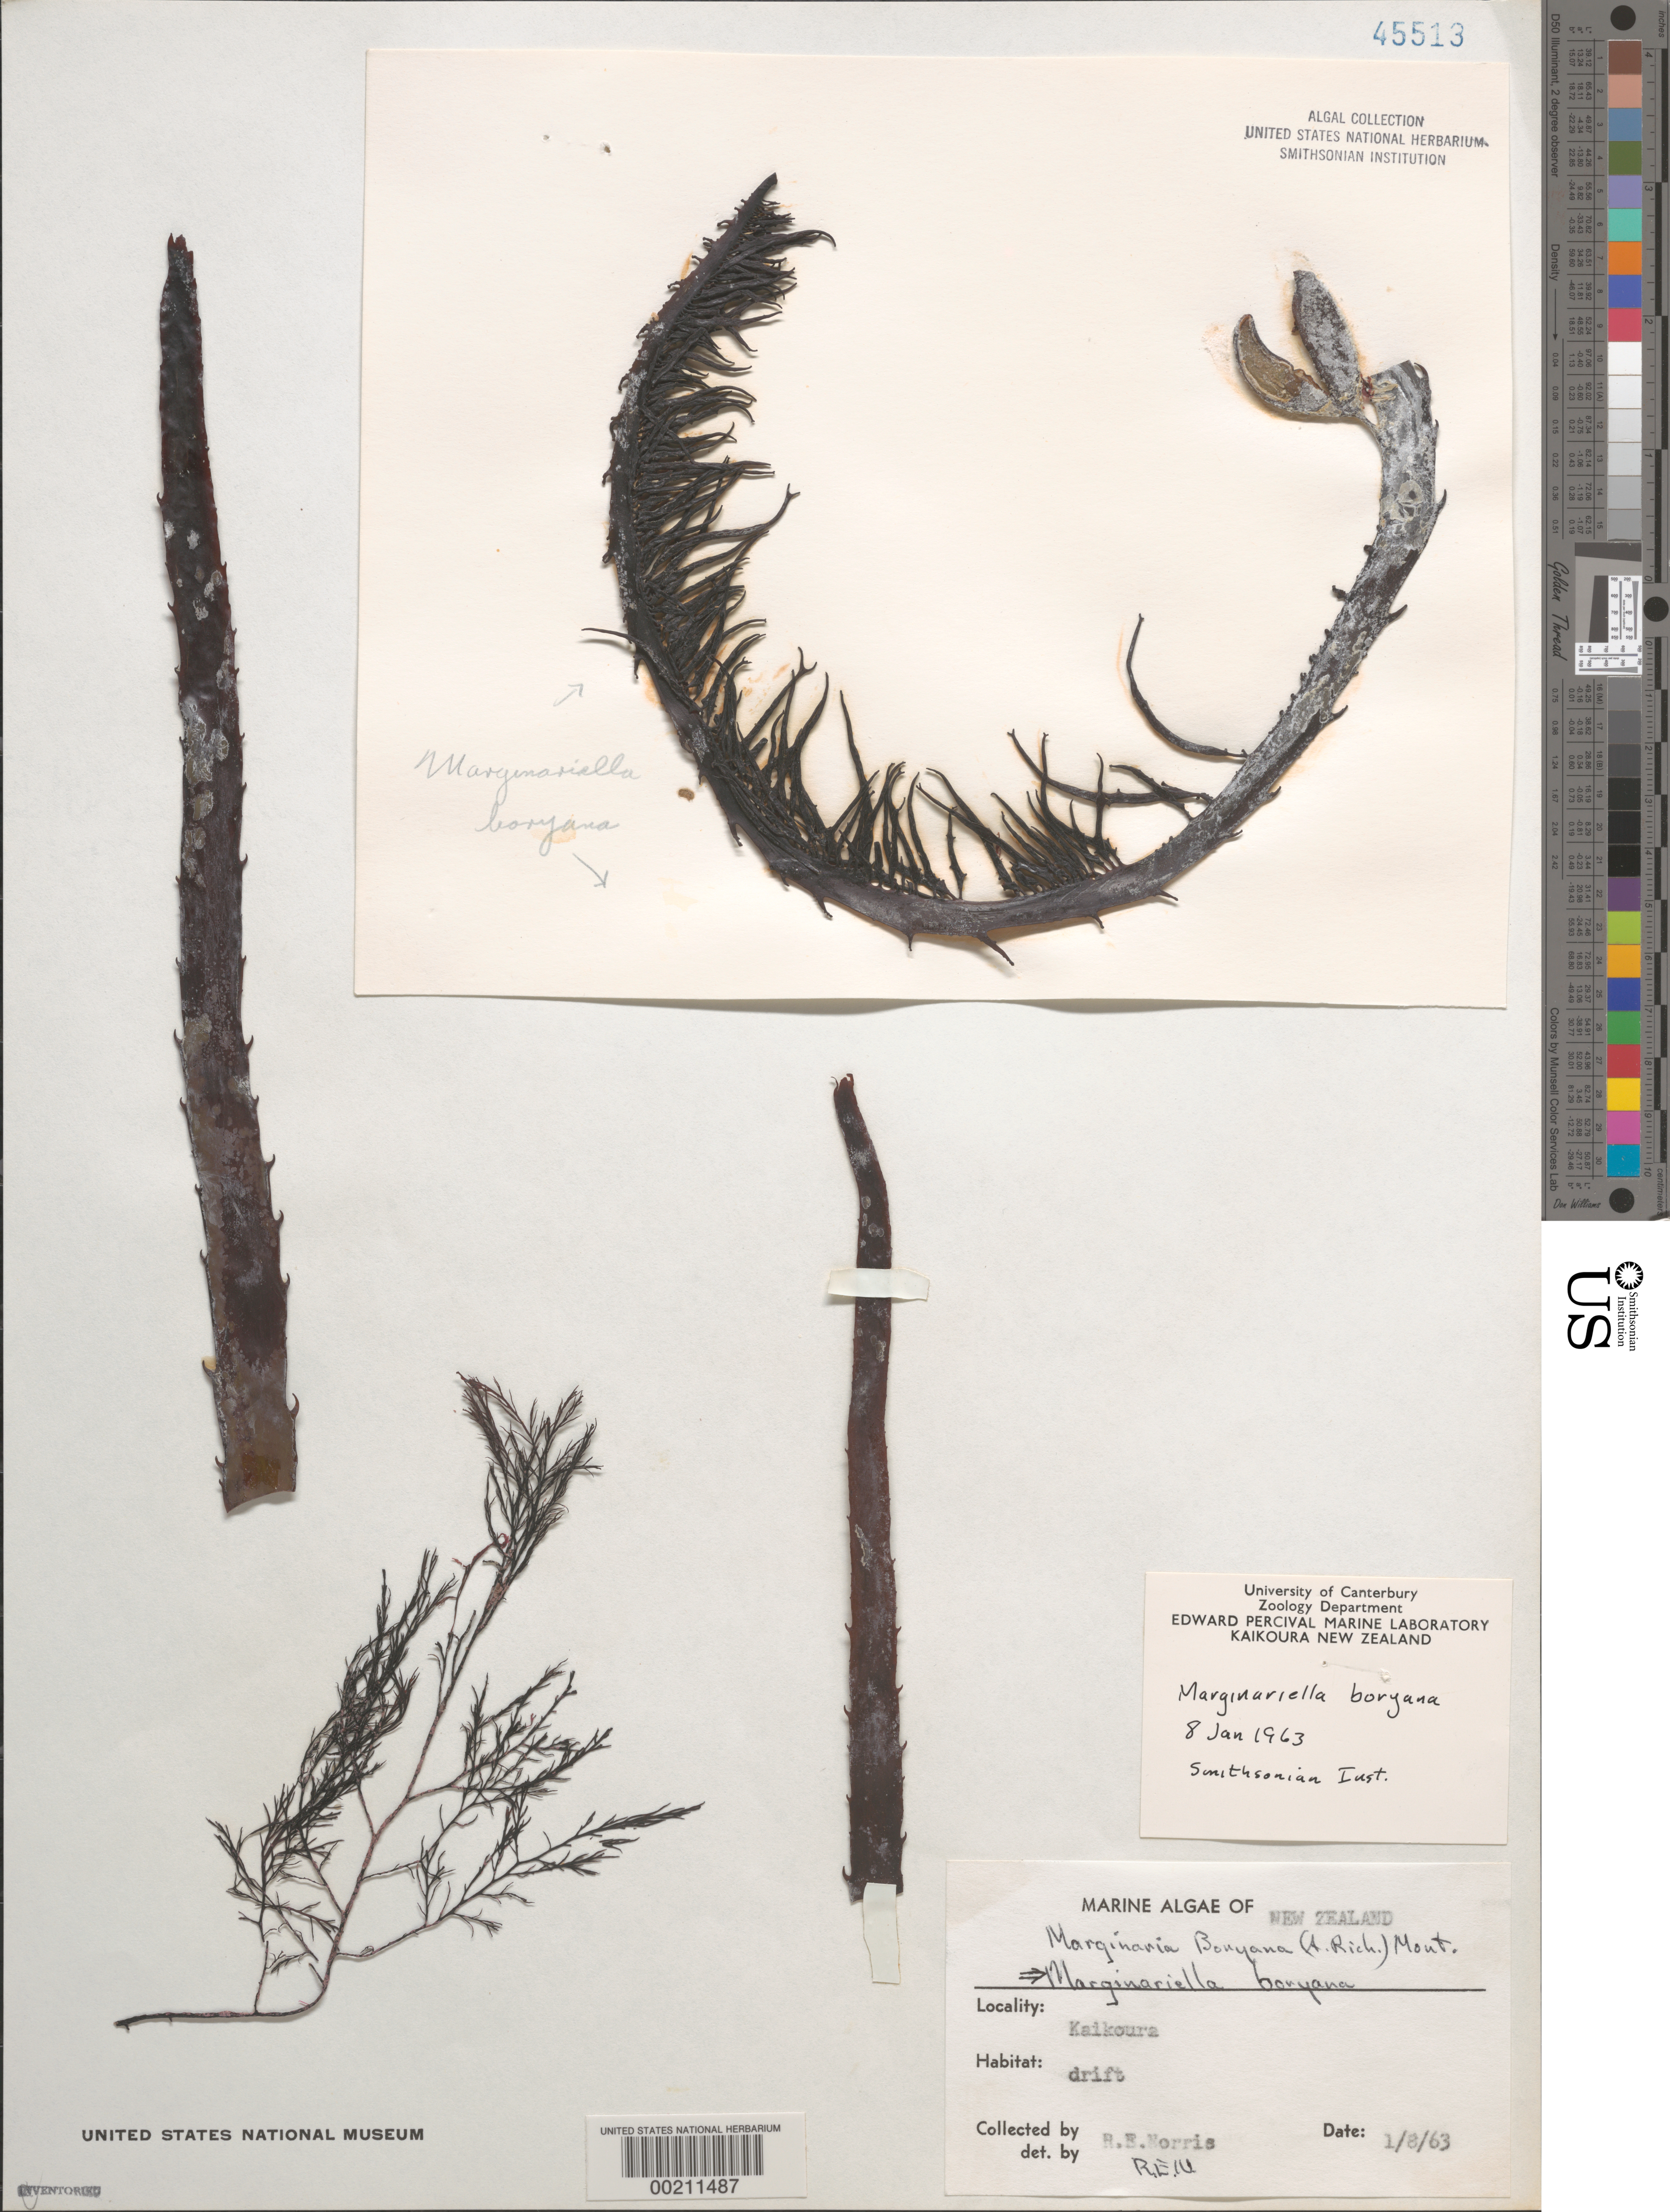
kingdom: Chromista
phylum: Ochrophyta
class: Phaeophyceae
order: Fucales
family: Seirococcaceae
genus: Marginariella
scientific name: Marginariella boryana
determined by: Norris, R. E.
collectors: R. E. Norris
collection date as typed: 08 Jan 1963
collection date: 1963-01-08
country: New Zealand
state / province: Canterbury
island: South Island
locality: Kaikoura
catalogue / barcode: US 45513